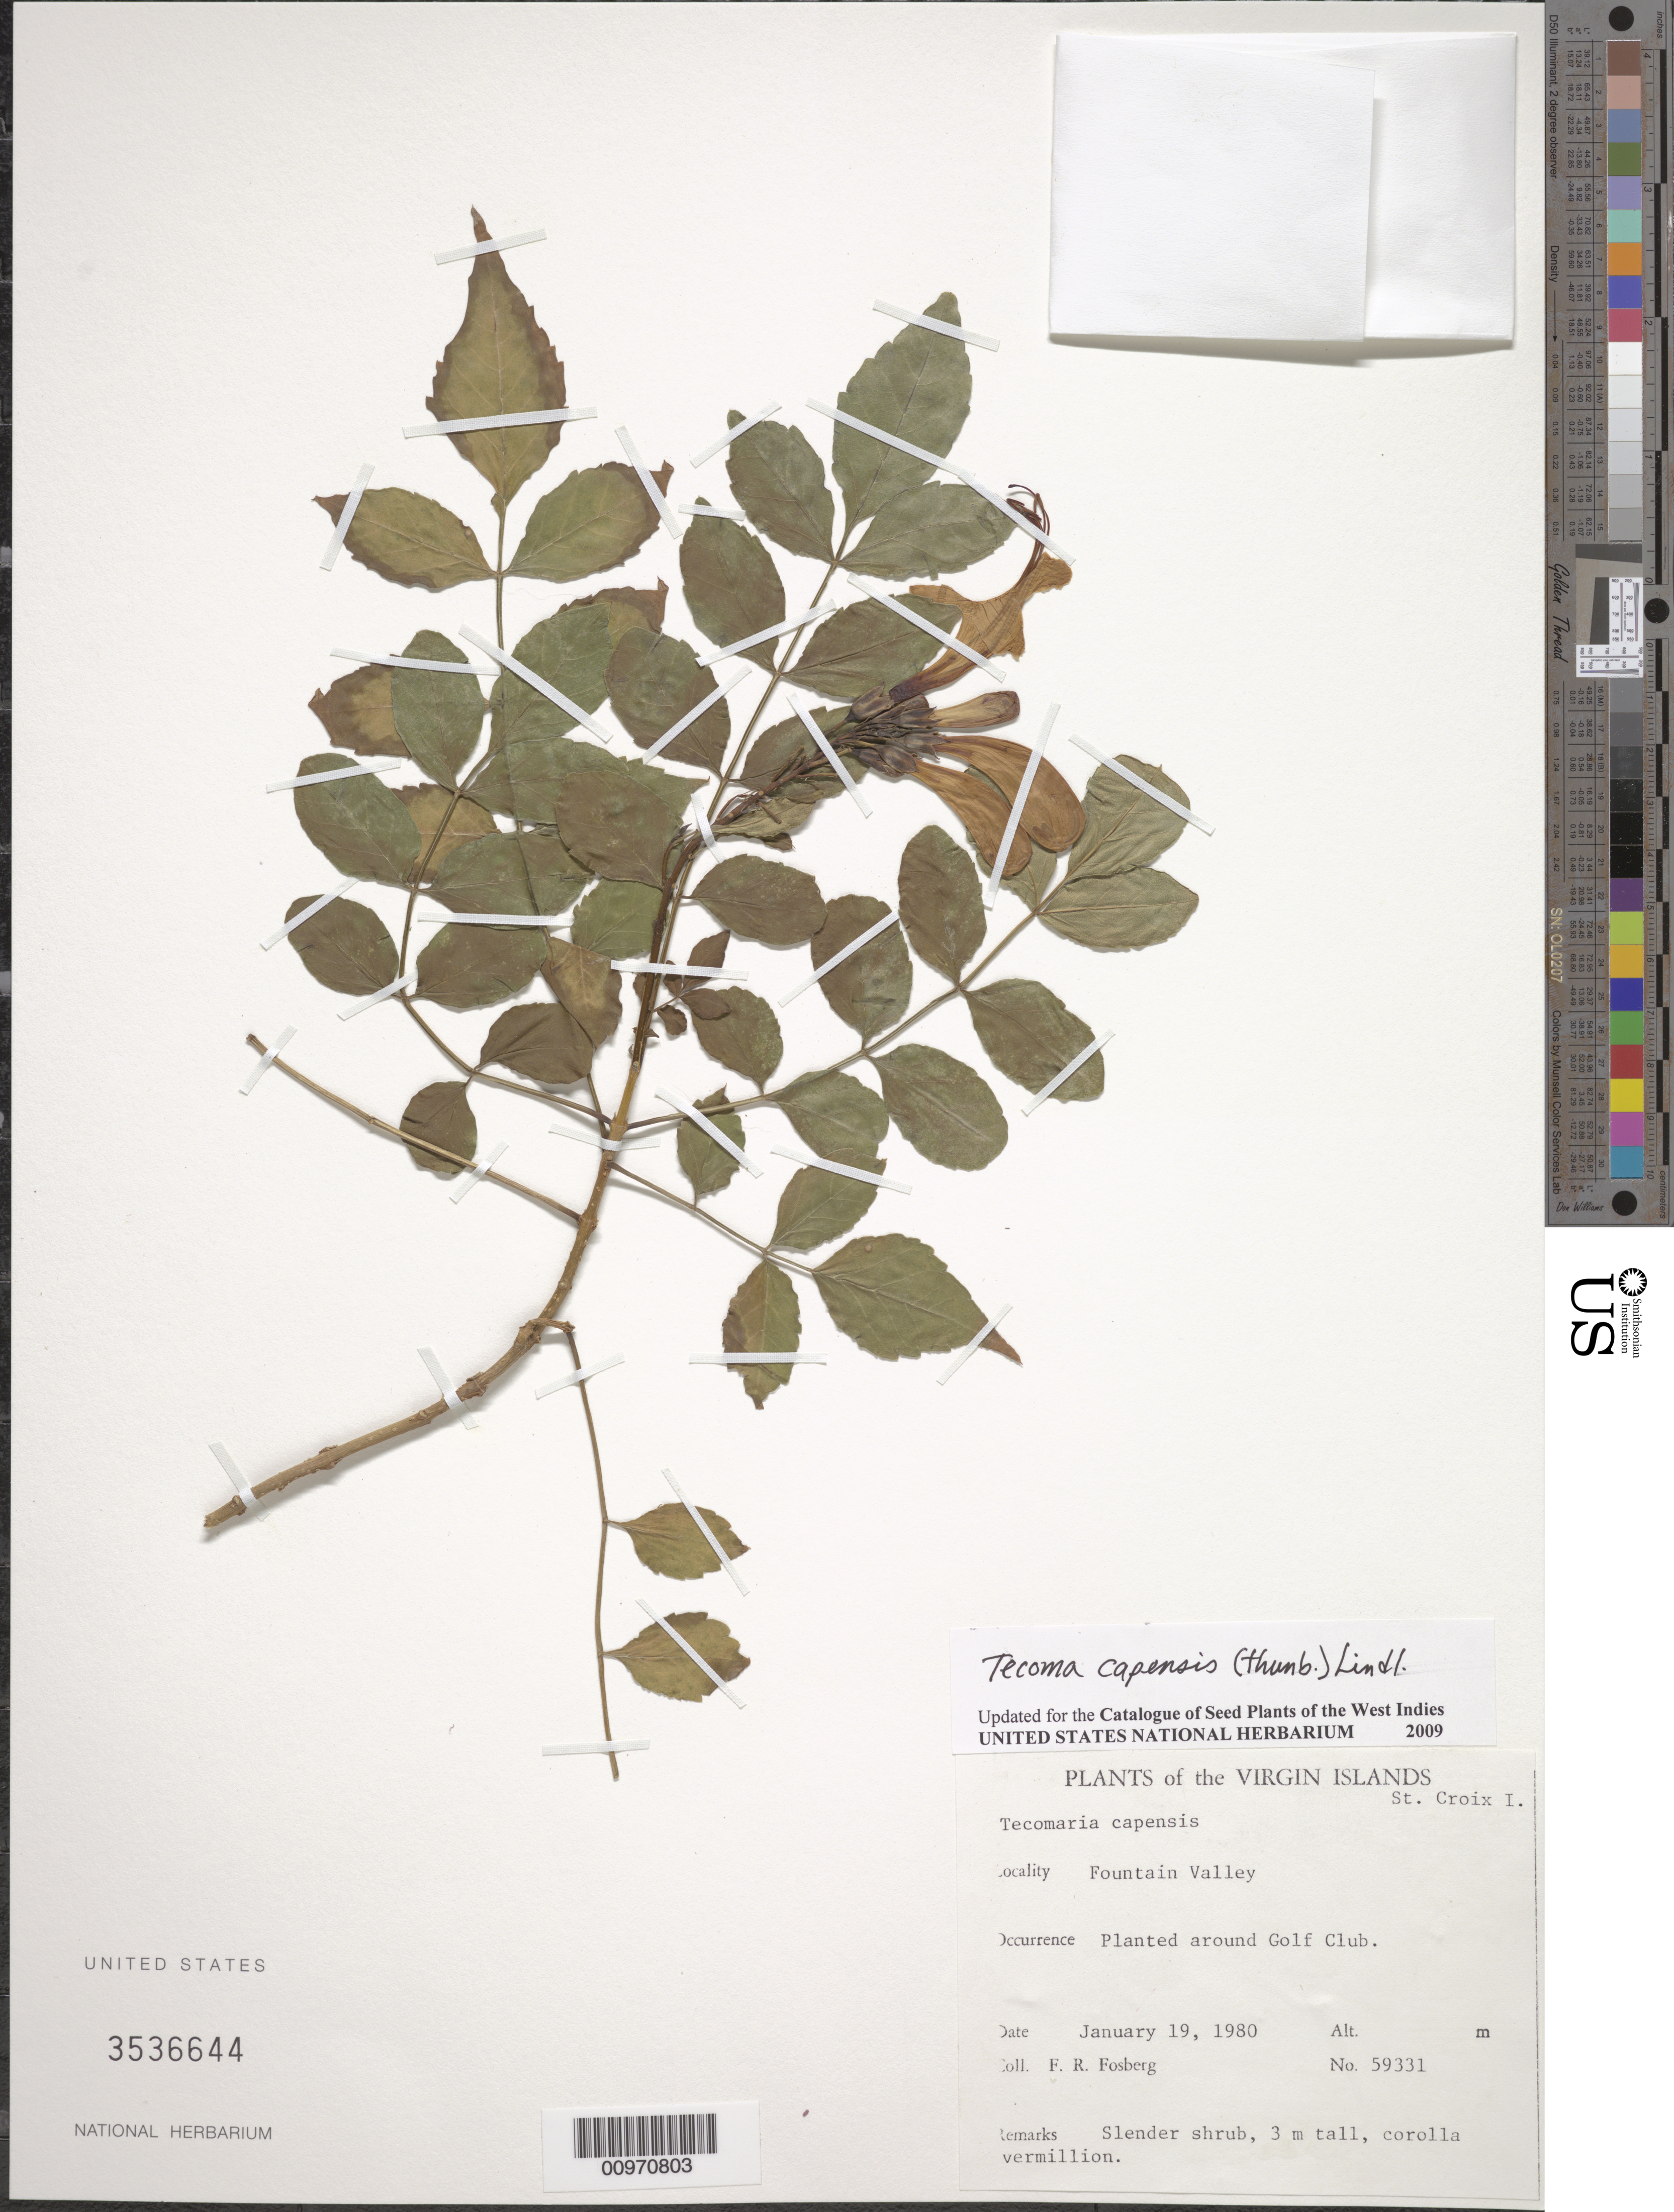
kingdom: Plantae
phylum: Tracheophyta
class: Magnoliopsida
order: Lamiales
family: Bignoniaceae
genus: Tecoma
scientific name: Tecoma capensis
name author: (Thunb.) Lindl.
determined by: Acevedo-Rodríguez, P., (BOT), Smithsonian Institution - National Museum of Natural History (UNITED STATES)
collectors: F. R. Fosberg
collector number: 59331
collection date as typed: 19 Jan 1980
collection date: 1980-01-19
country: U.S. Virgin Islands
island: St. Croix I.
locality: Fountain Valley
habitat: Planted around Golf Club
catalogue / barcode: US 3536644